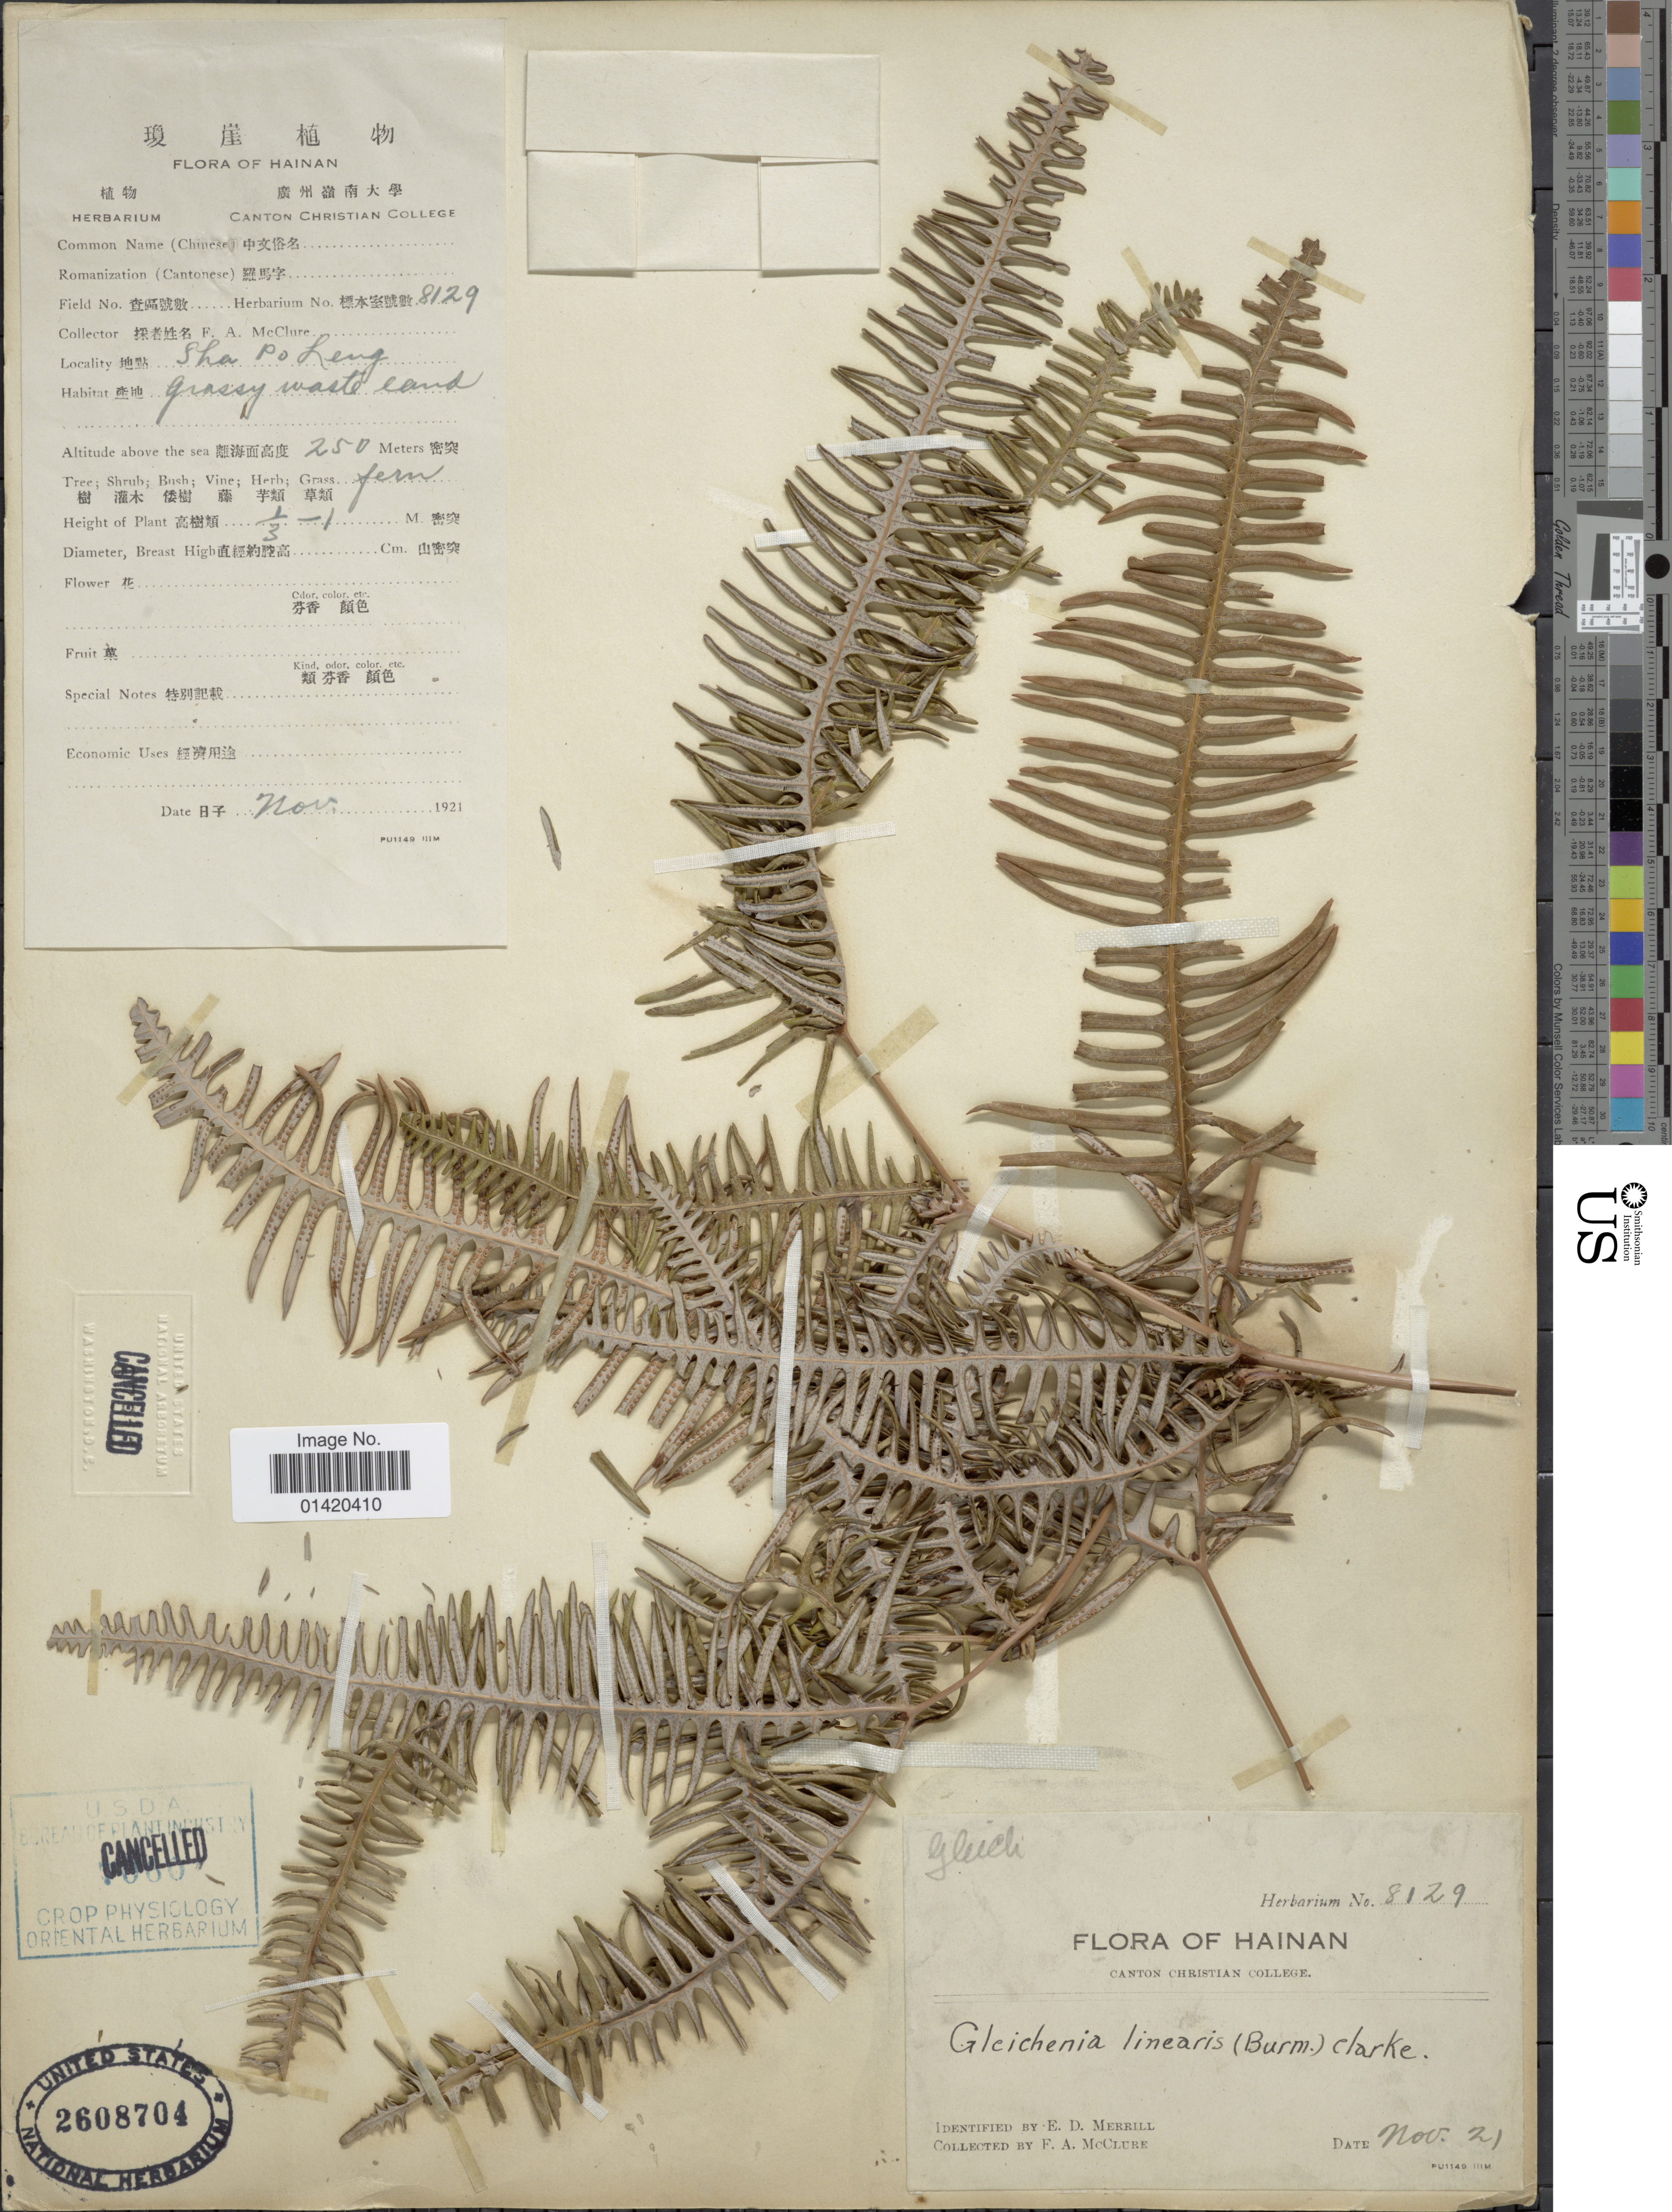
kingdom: Plantae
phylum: Tracheophyta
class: Polypodiopsida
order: Gleicheniales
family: Gleicheniaceae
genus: Dicranopteris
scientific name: Dicranopteris linearis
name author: (Burm. f.) Underw.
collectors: F. A. McClure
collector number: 8129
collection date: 1921-11-07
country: China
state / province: Hainan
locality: Sha Po Leng [interpreted]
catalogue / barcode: US 2608704